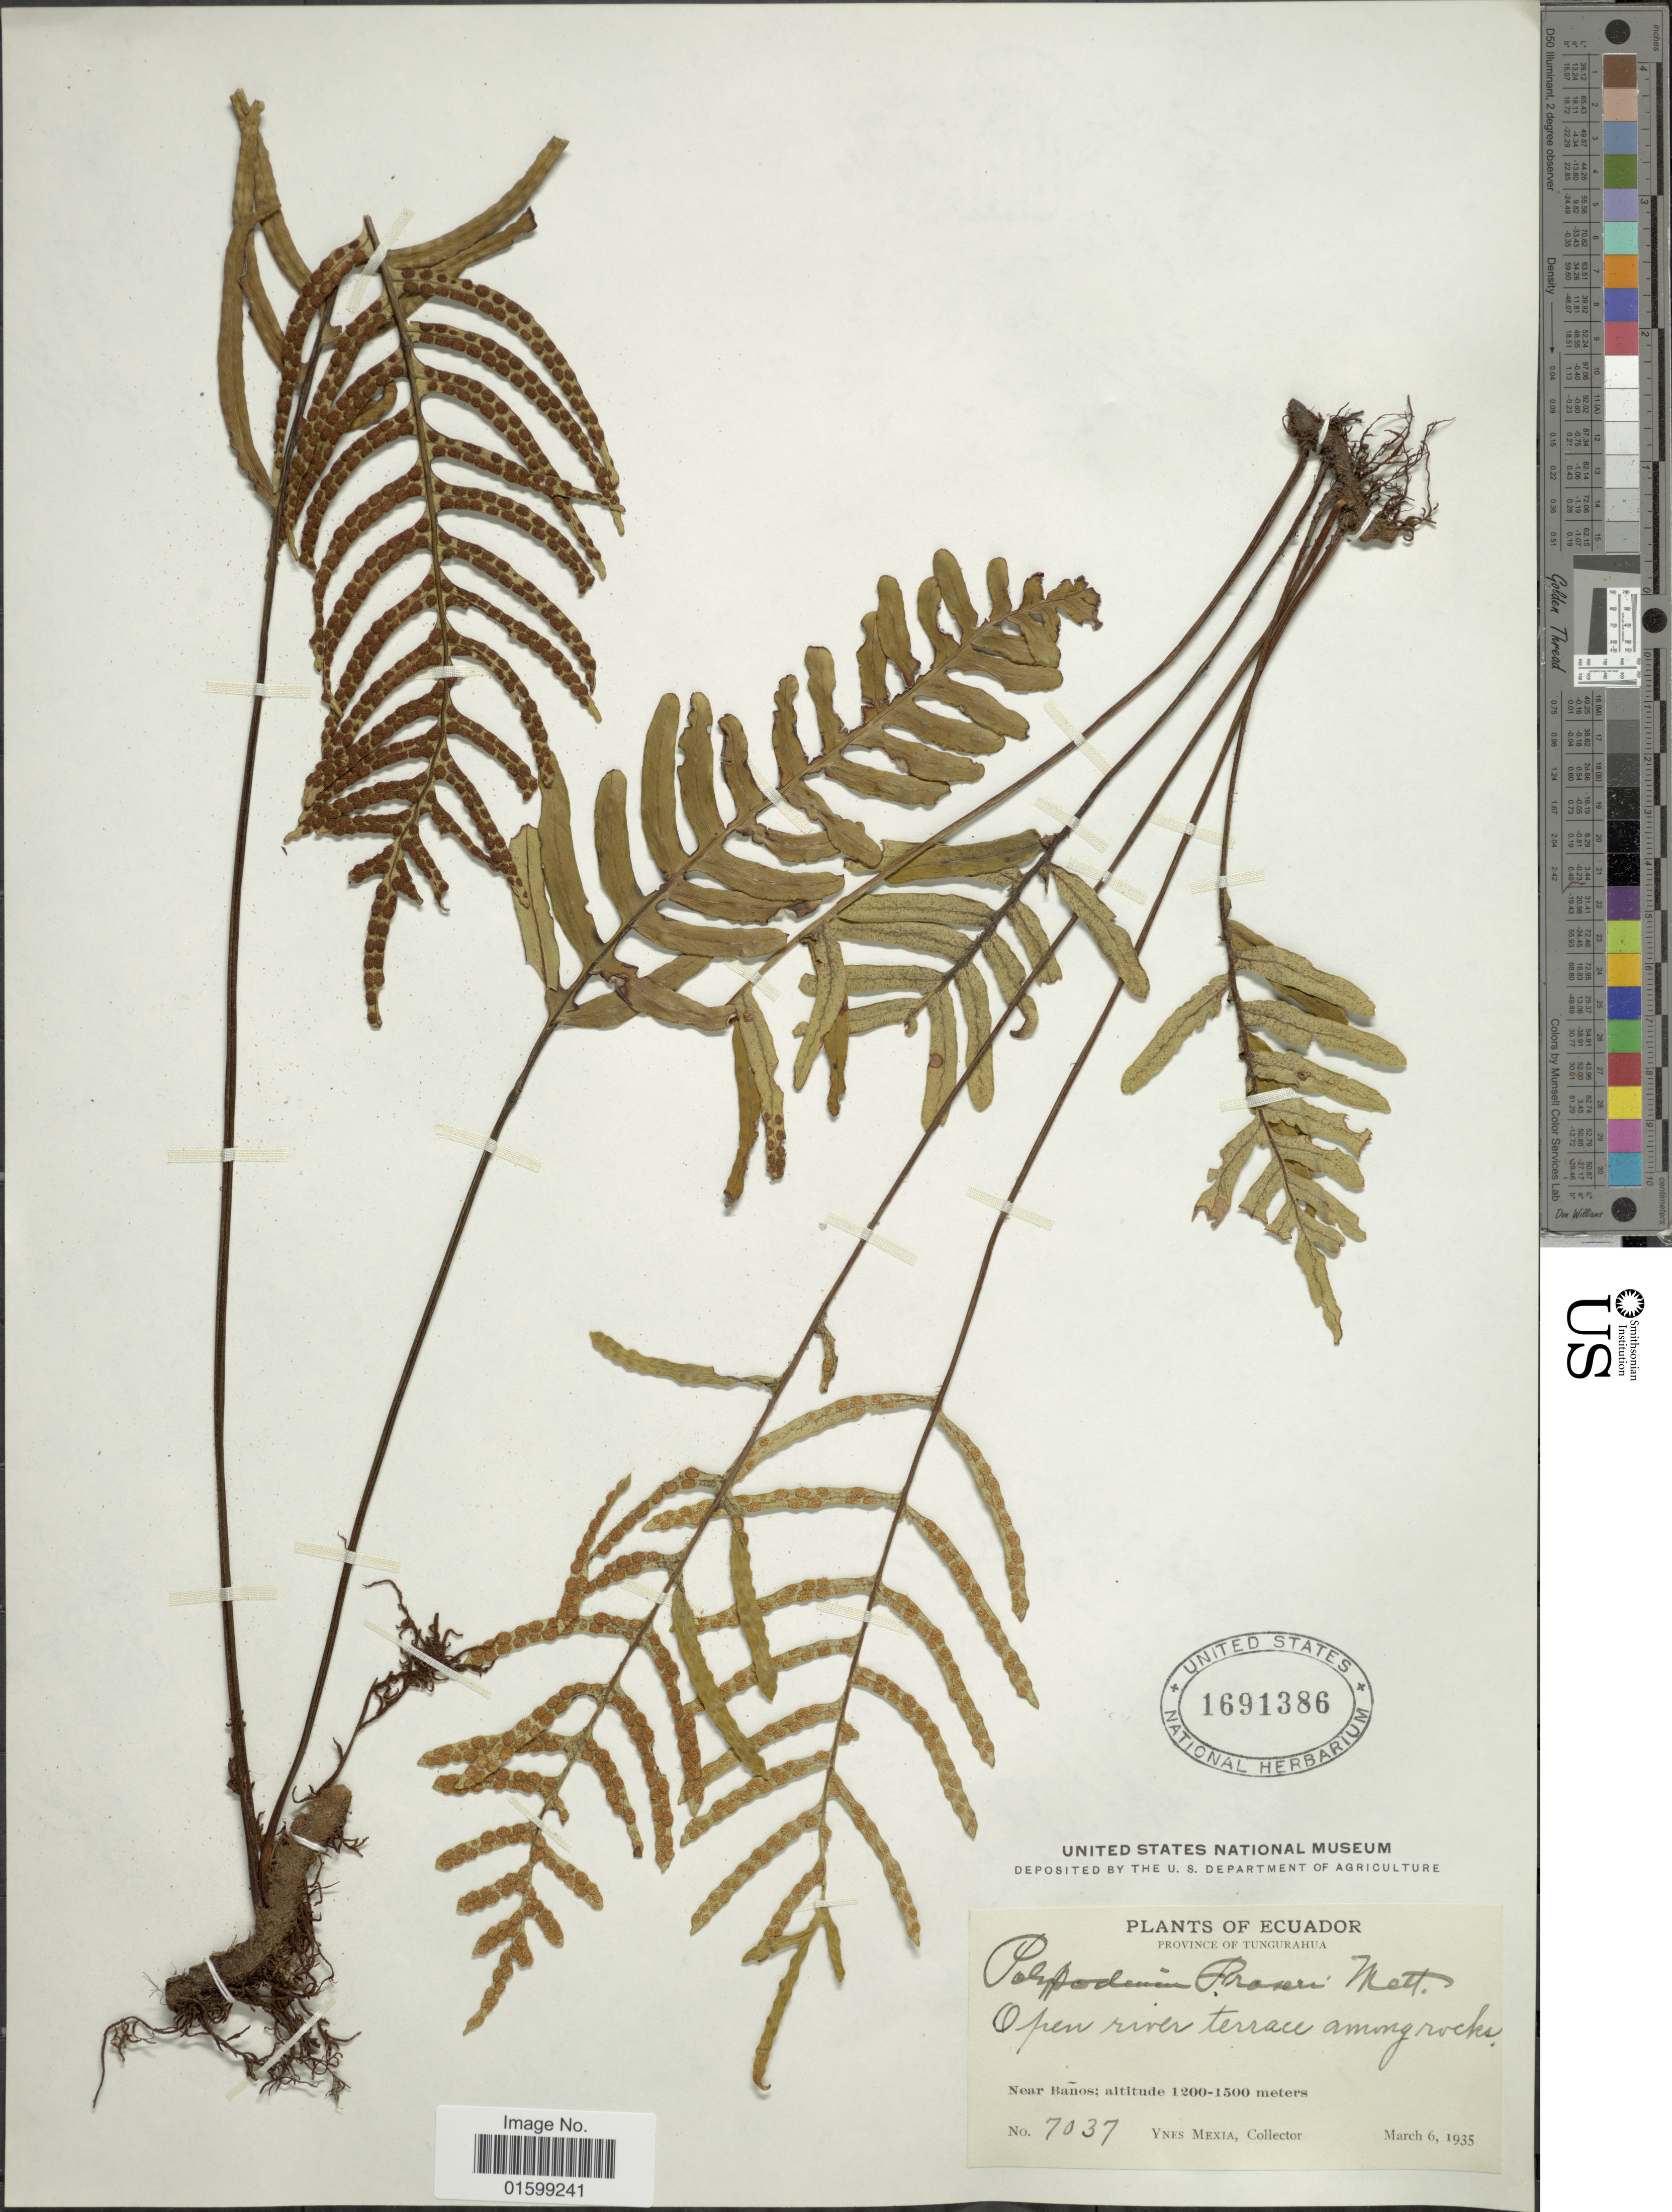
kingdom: Plantae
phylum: Tracheophyta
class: Polypodiopsida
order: Polypodiales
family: Polypodiaceae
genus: Pleopeltis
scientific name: Pleopeltis fraseri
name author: (Kuhn) A.R. Sm.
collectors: Y. Mexia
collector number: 7037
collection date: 1935-03-06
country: Ecuador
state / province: Tungurahua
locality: Open river terrace among rocks, near Baños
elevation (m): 1200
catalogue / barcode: US 1691386